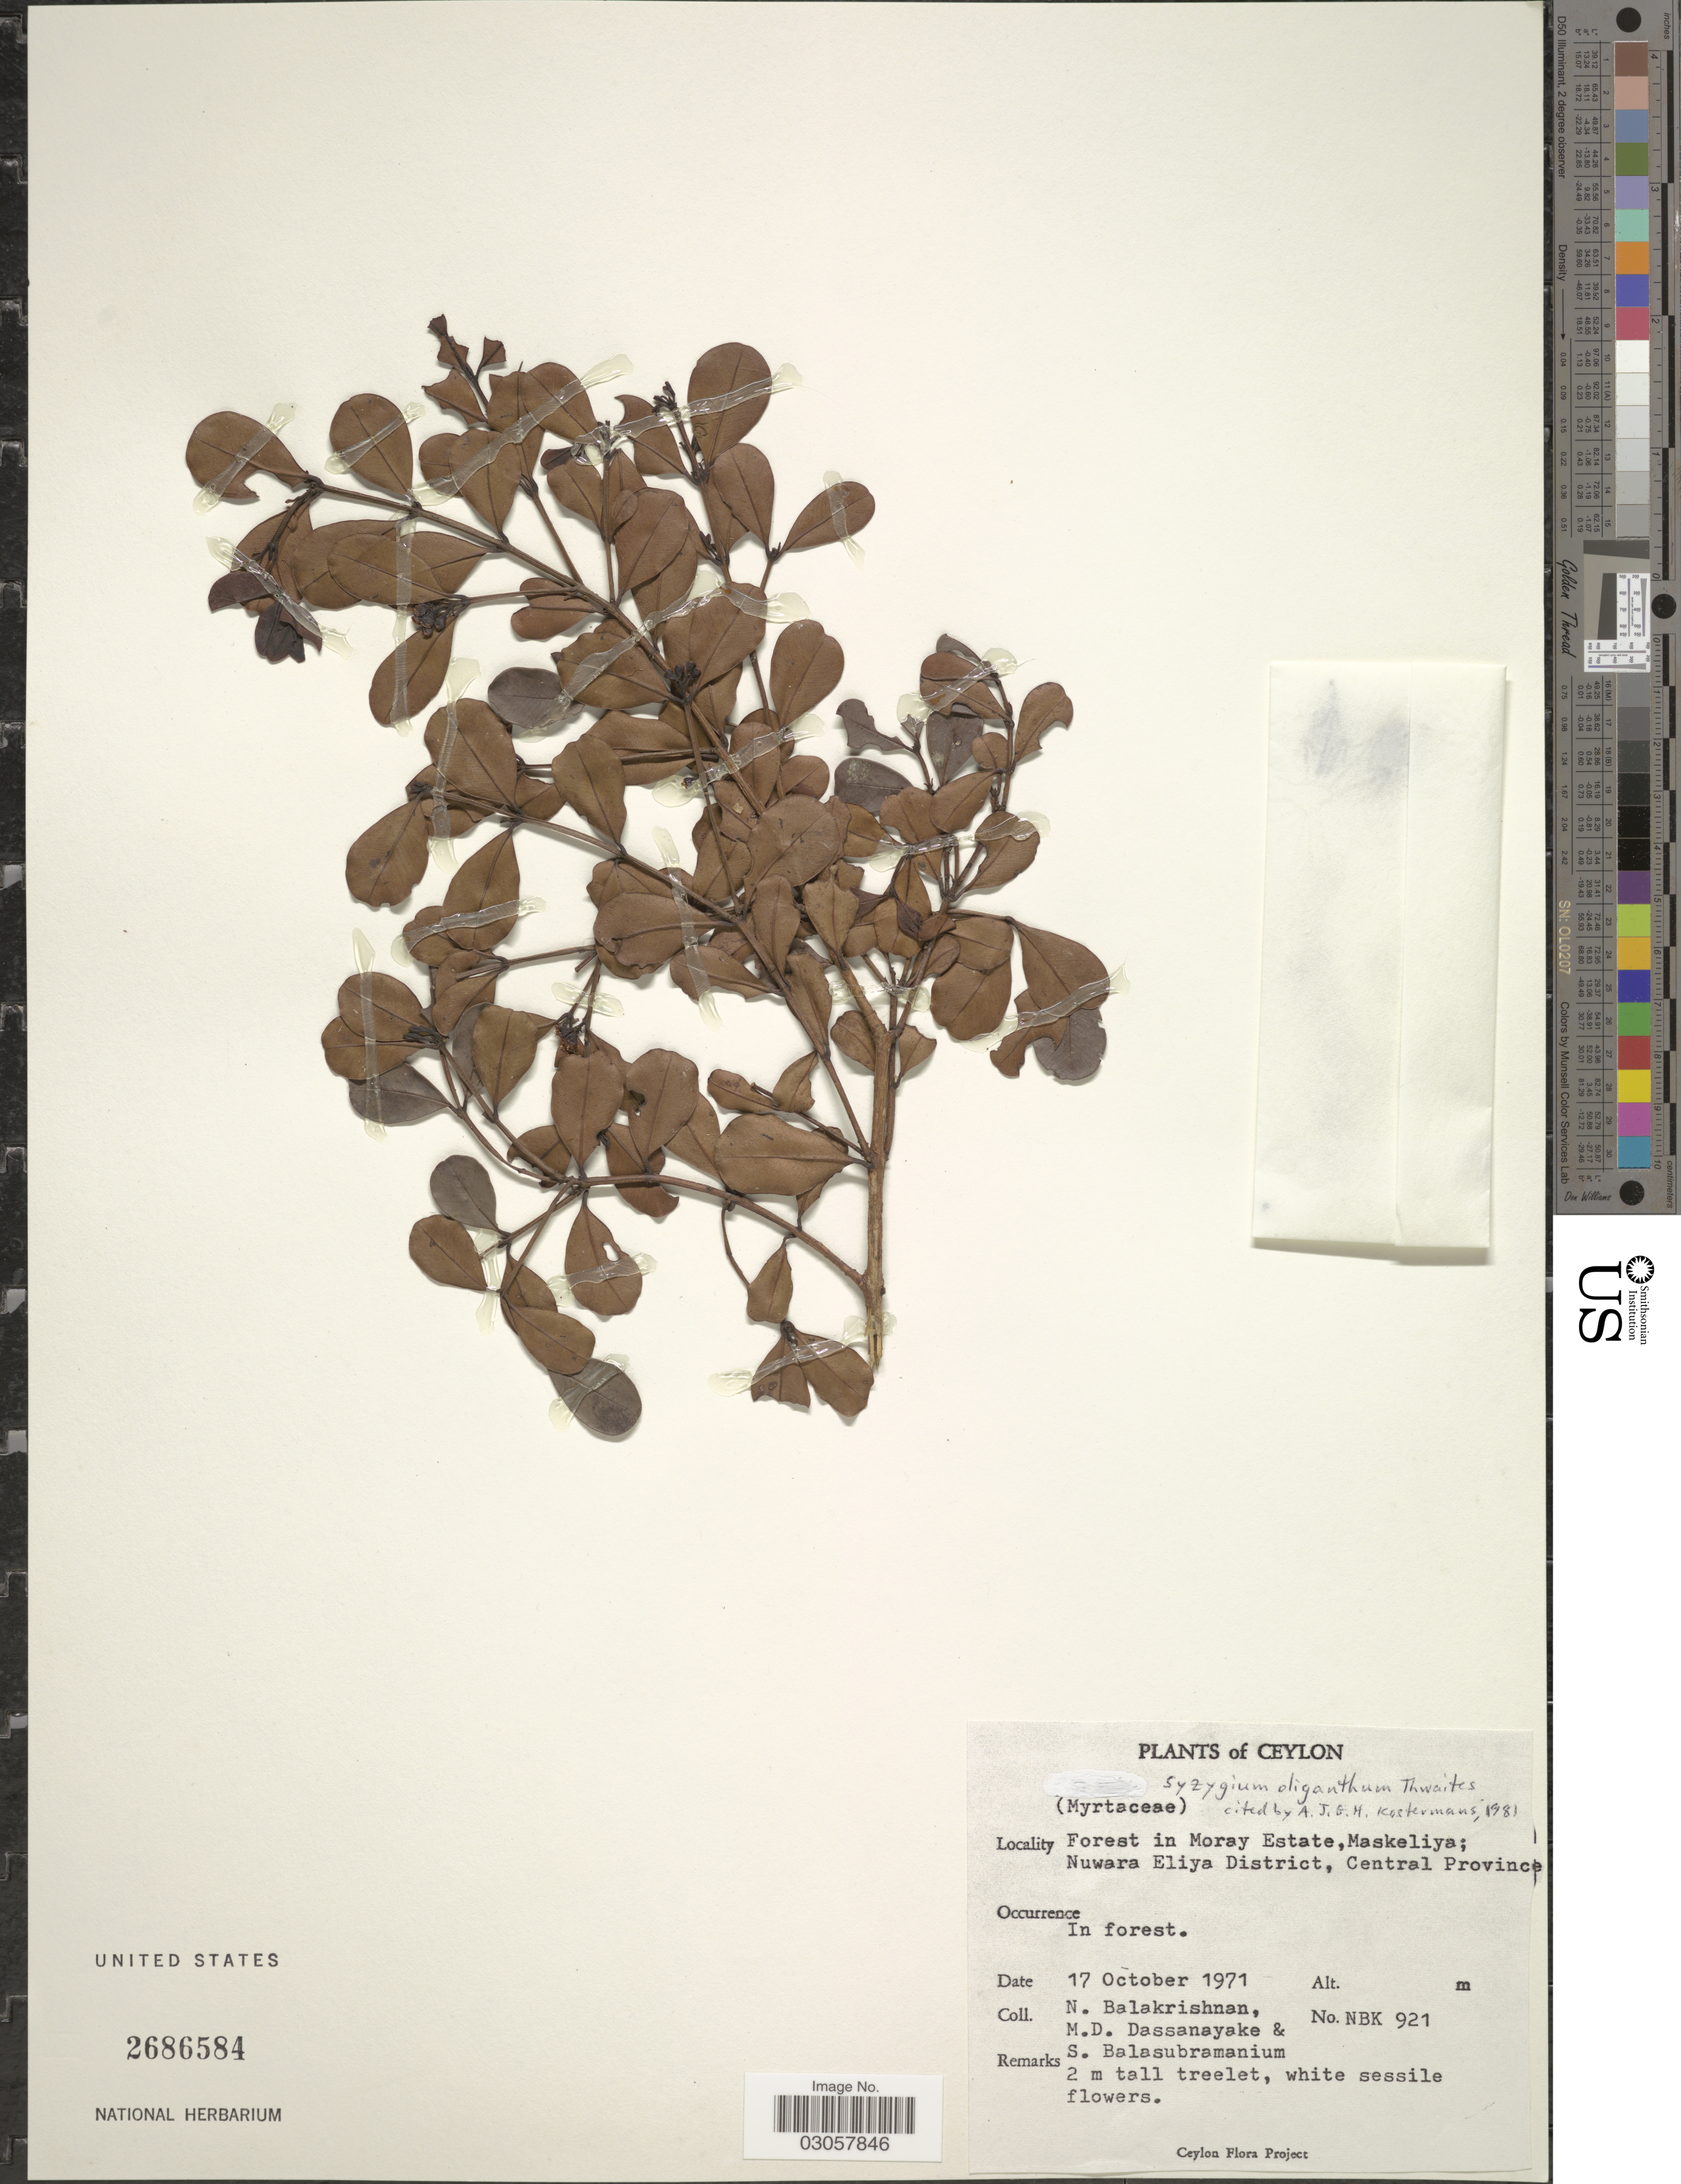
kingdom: Plantae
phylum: Tracheophyta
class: Magnoliopsida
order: Myrtales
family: Myrtaceae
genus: Syzygium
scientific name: Syzygium oliganthum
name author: Thwaites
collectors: N. Balakrishnan & S. Balasubramanium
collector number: NBK 921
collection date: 1971-10-17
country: Sri Lanka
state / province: Central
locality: Ceylon. Forest in Moray Estate, Maskeliya; Nuwara Eliya District.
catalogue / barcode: US 2686584